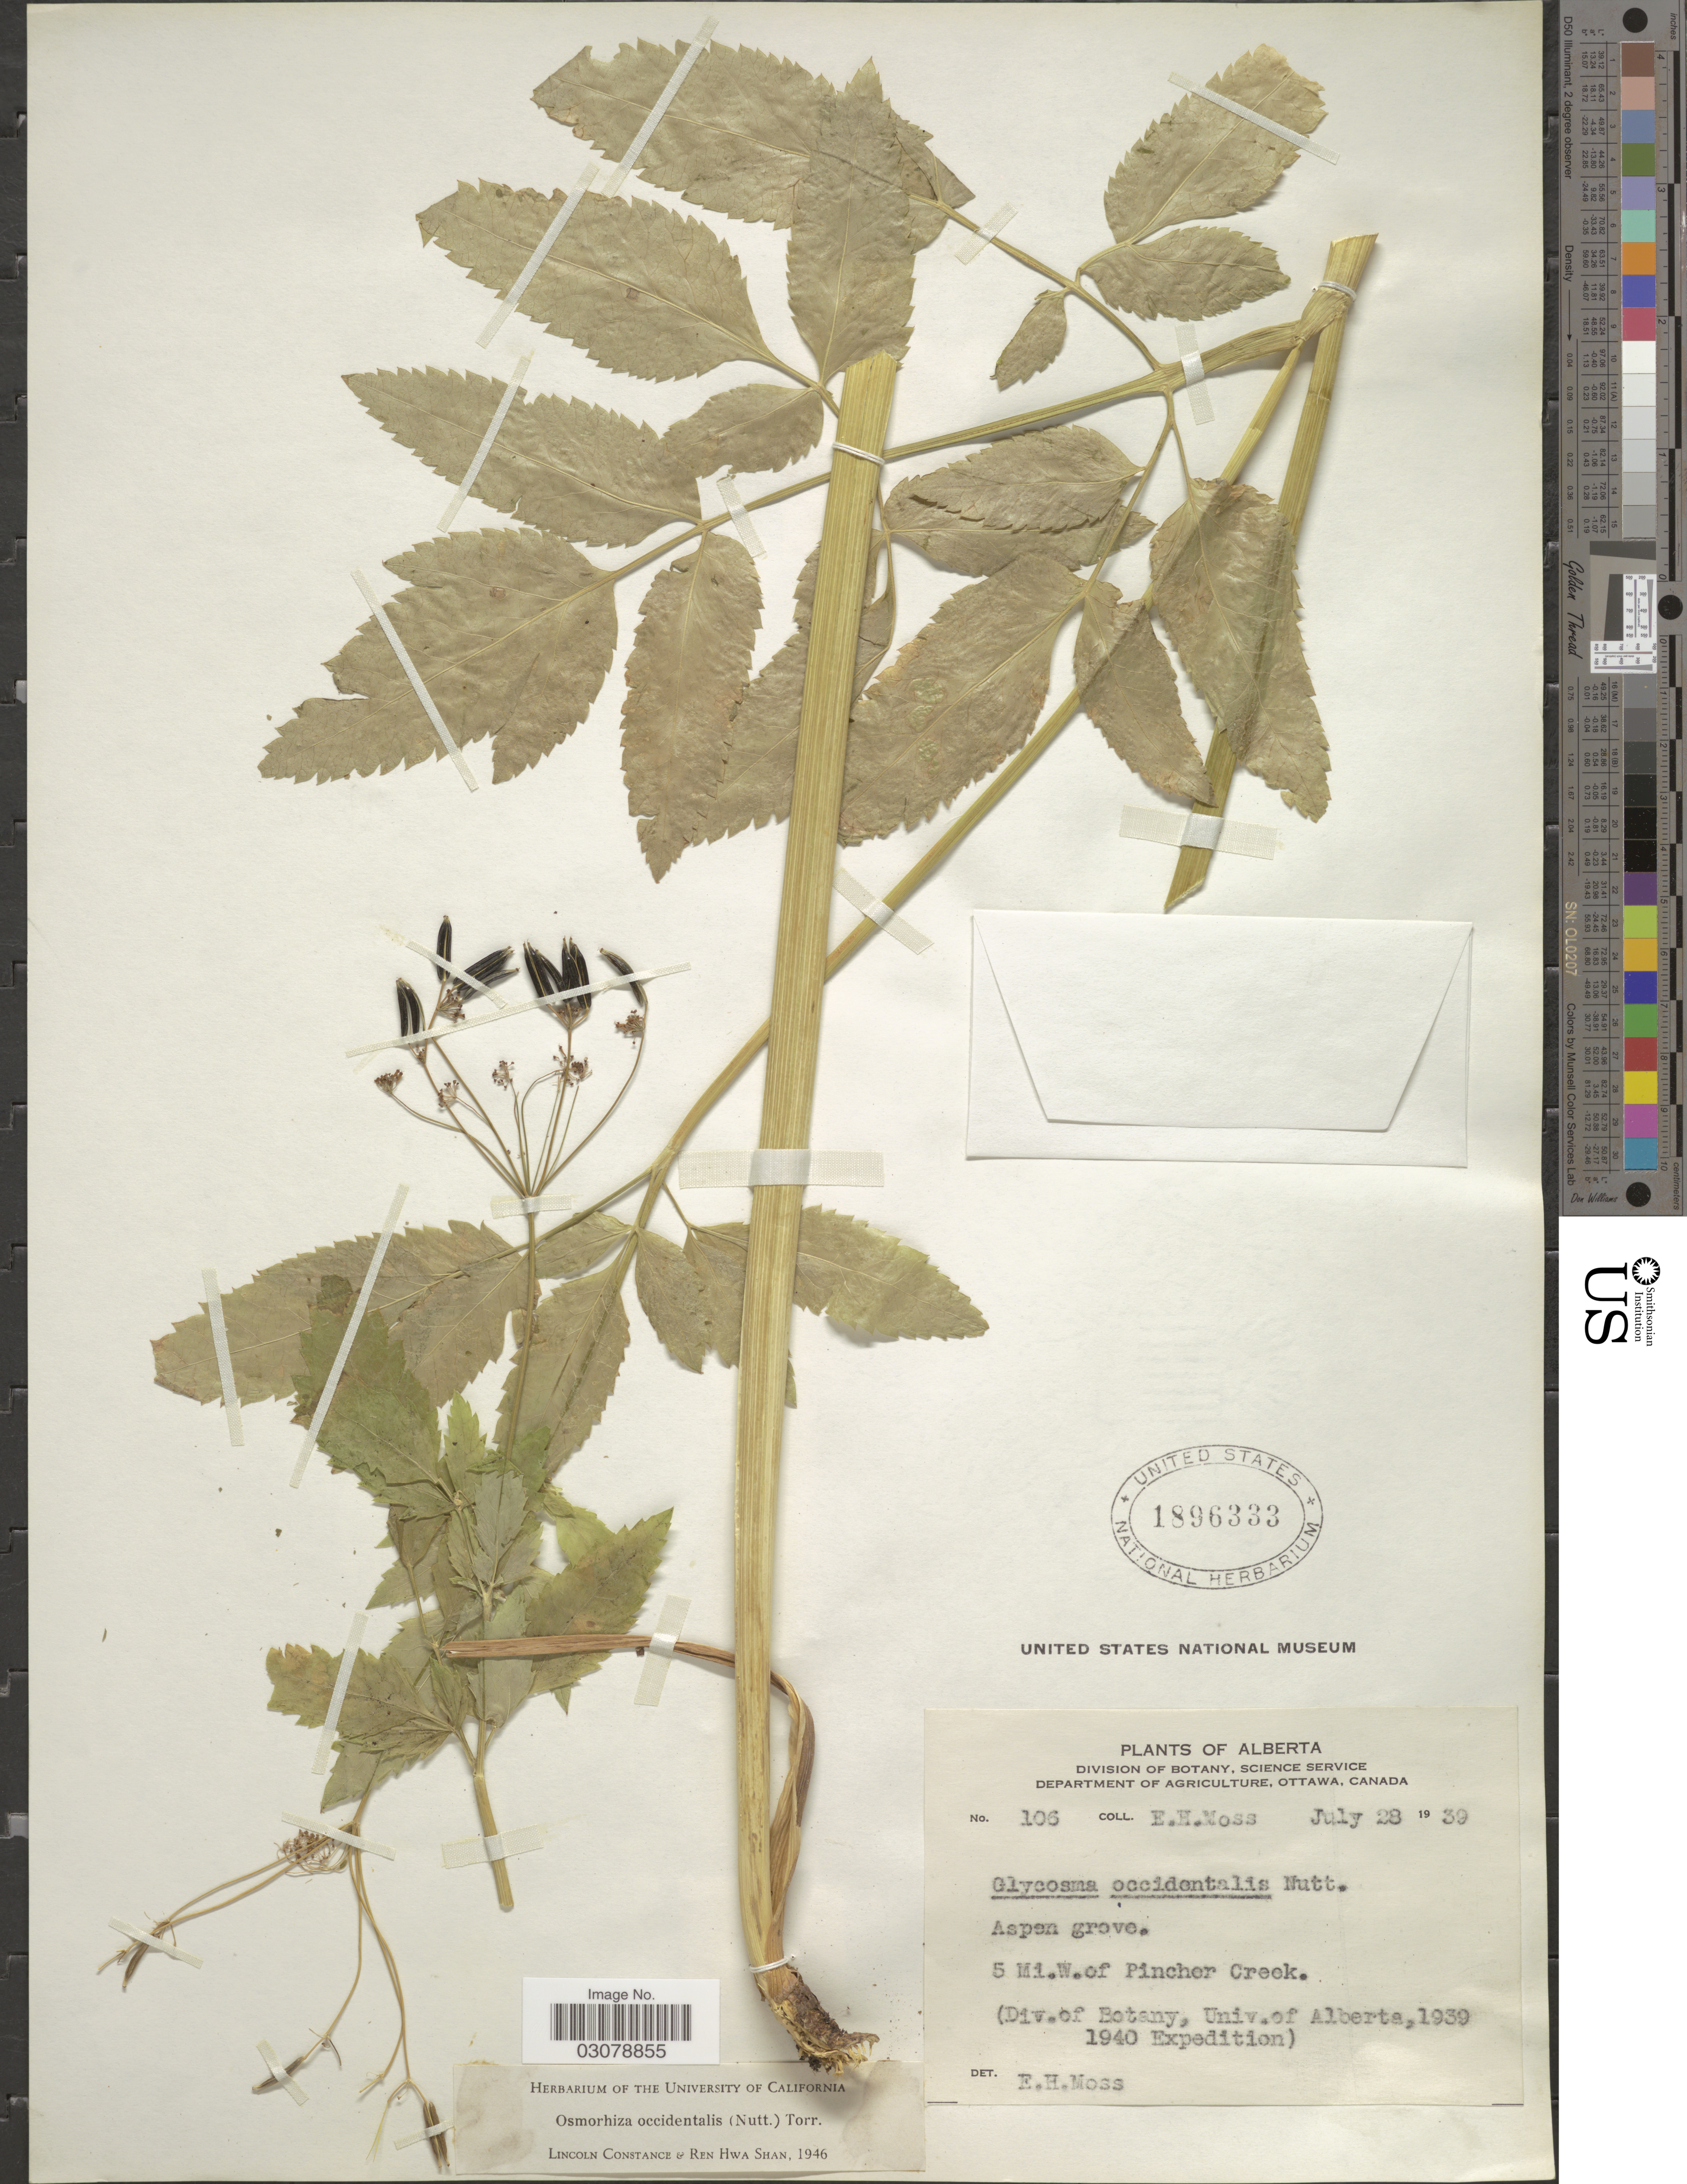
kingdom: Plantae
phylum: Tracheophyta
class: Magnoliopsida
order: Apiales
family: Apiaceae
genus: Osmorhiza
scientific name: Osmorhiza occidentalis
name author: (Nutt.) Torr.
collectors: E. Moss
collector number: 106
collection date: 1939-07-28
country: Canada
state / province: Alberta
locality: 5 Mi. W. of Pincher Creek.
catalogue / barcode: US 1896333